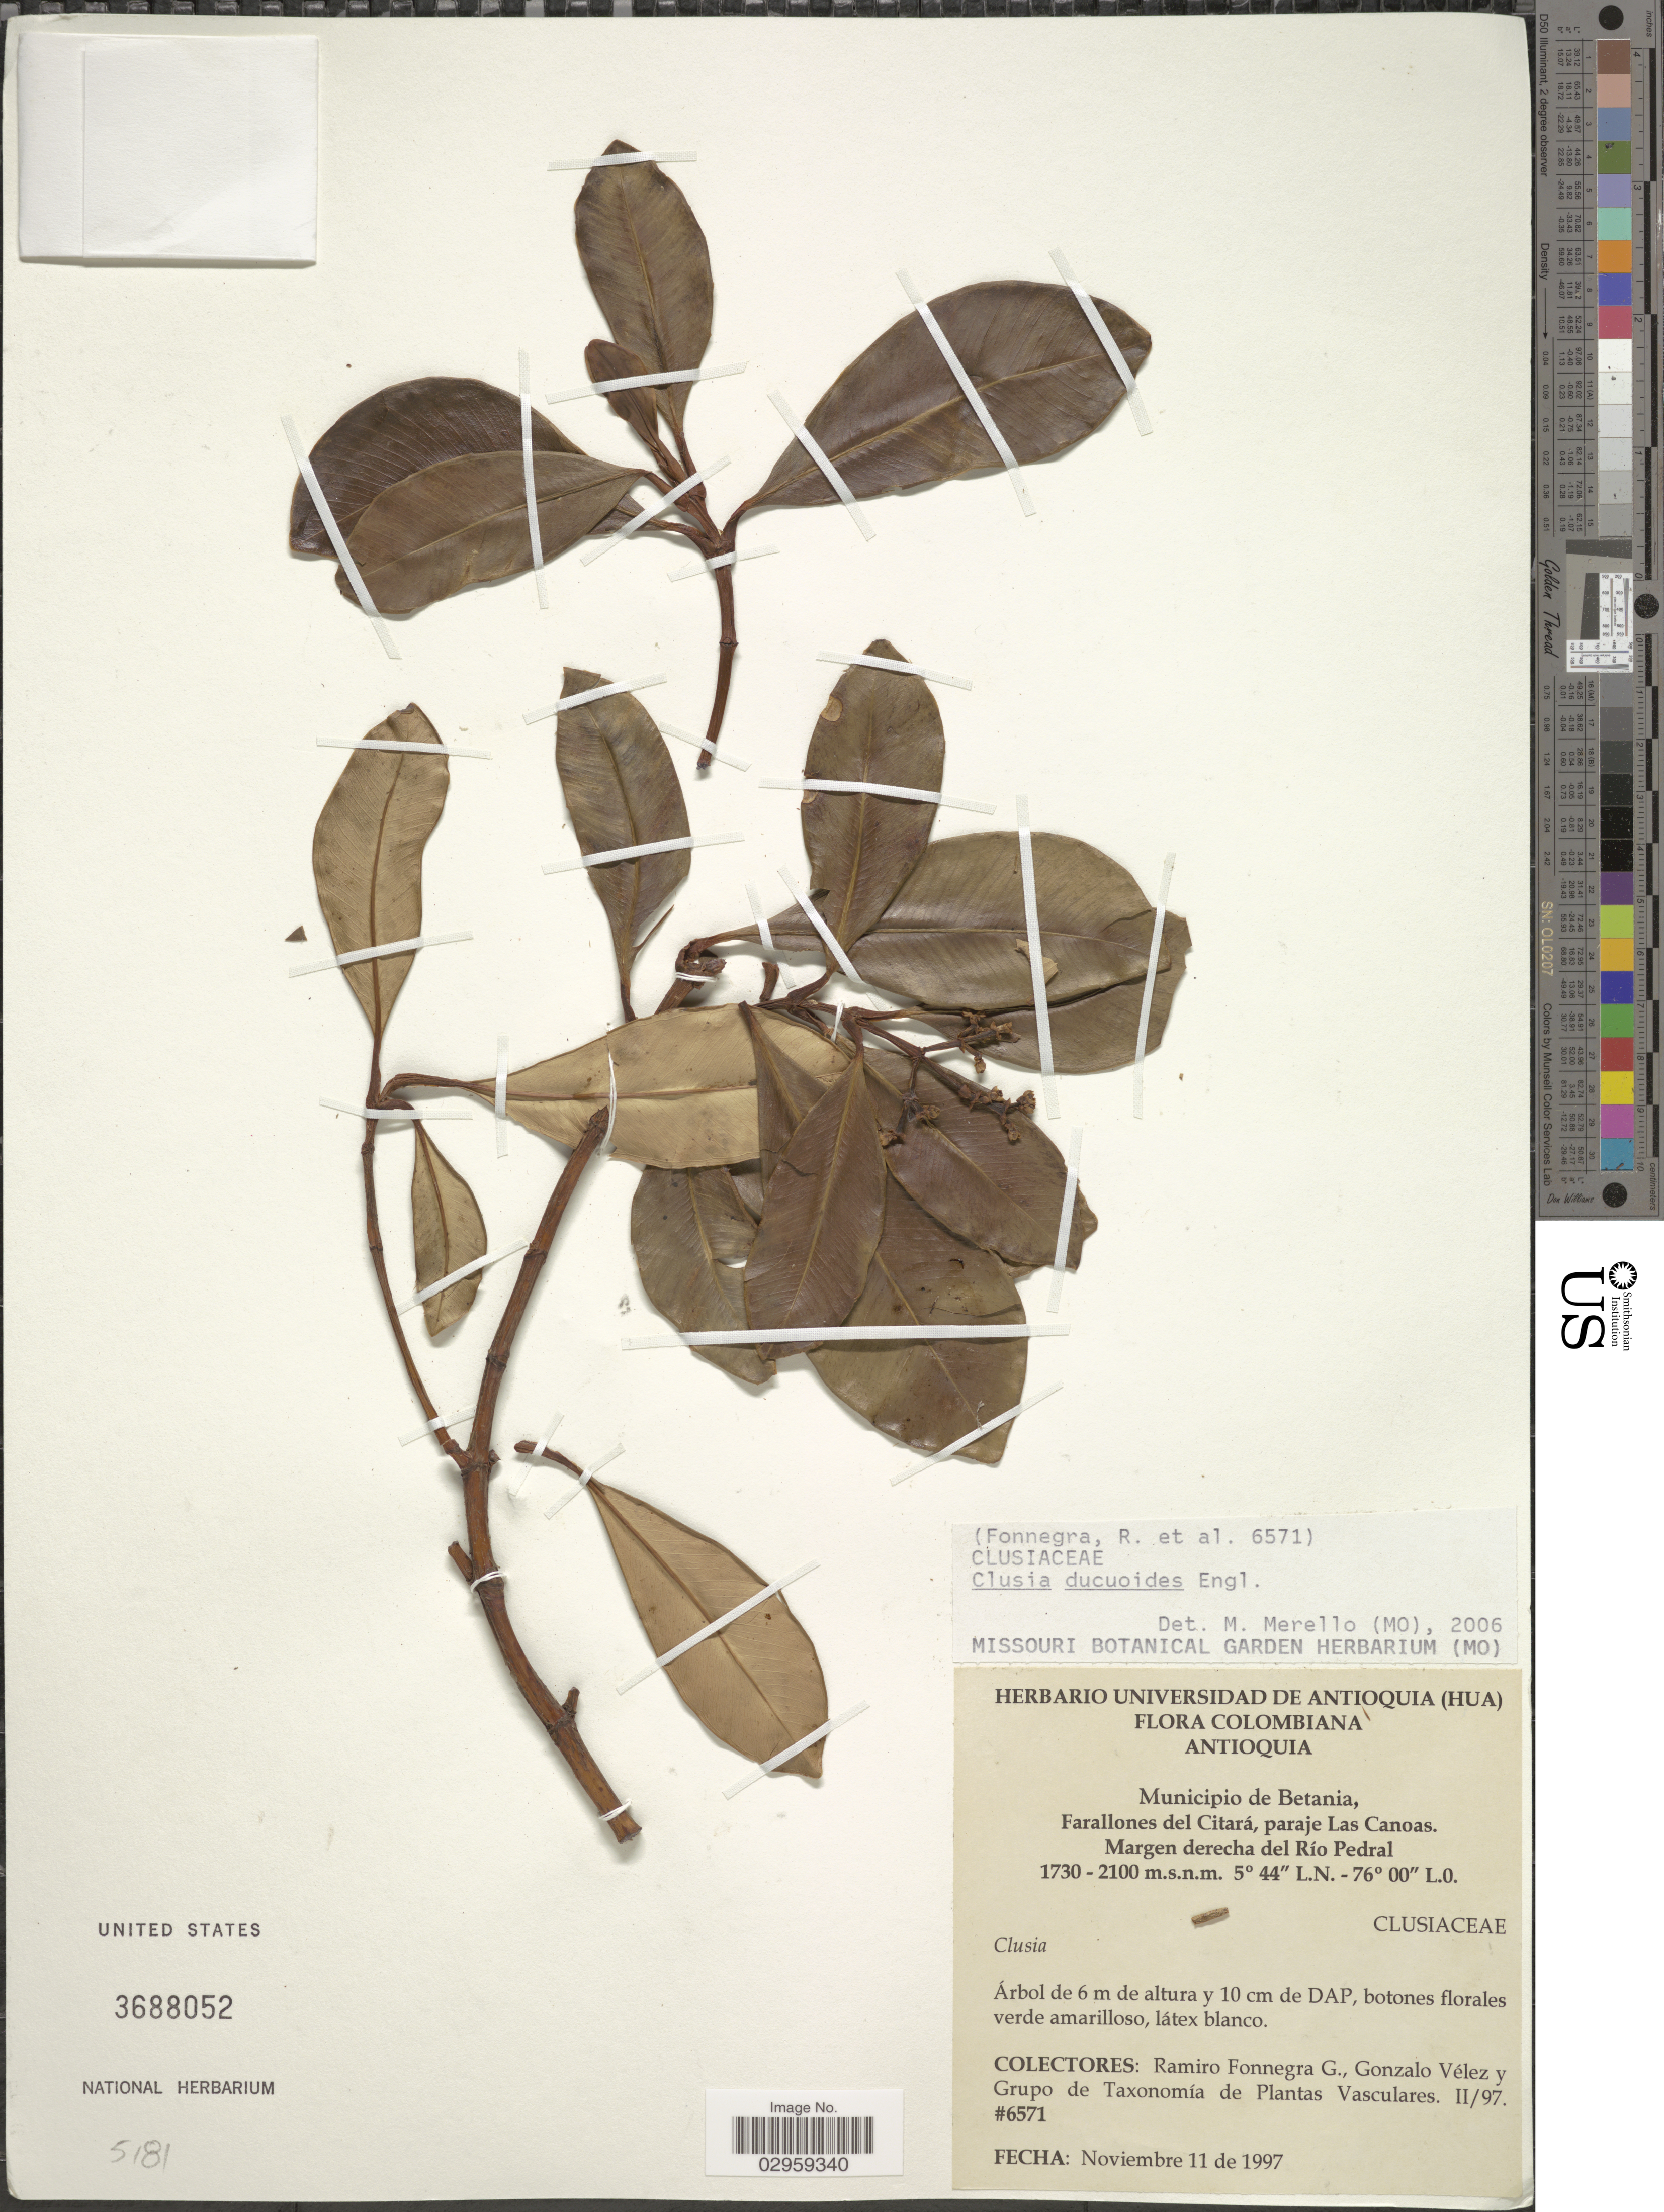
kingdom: Plantae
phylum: Tracheophyta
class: Magnoliopsida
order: Malpighiales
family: Clusiaceae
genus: Clusia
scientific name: Clusia ducuoides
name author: Engl.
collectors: R. Fonnegra G., G. Velez & Grupo de Taxonomía de Plantas Vasculares II/97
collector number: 6571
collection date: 1997-11-11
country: Colombia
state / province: Antioquia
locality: Municipio de Betania, Farallones del Citará, paraje Las Canoas. Margen derecha del Río Pedral.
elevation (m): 1730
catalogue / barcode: US 3688052